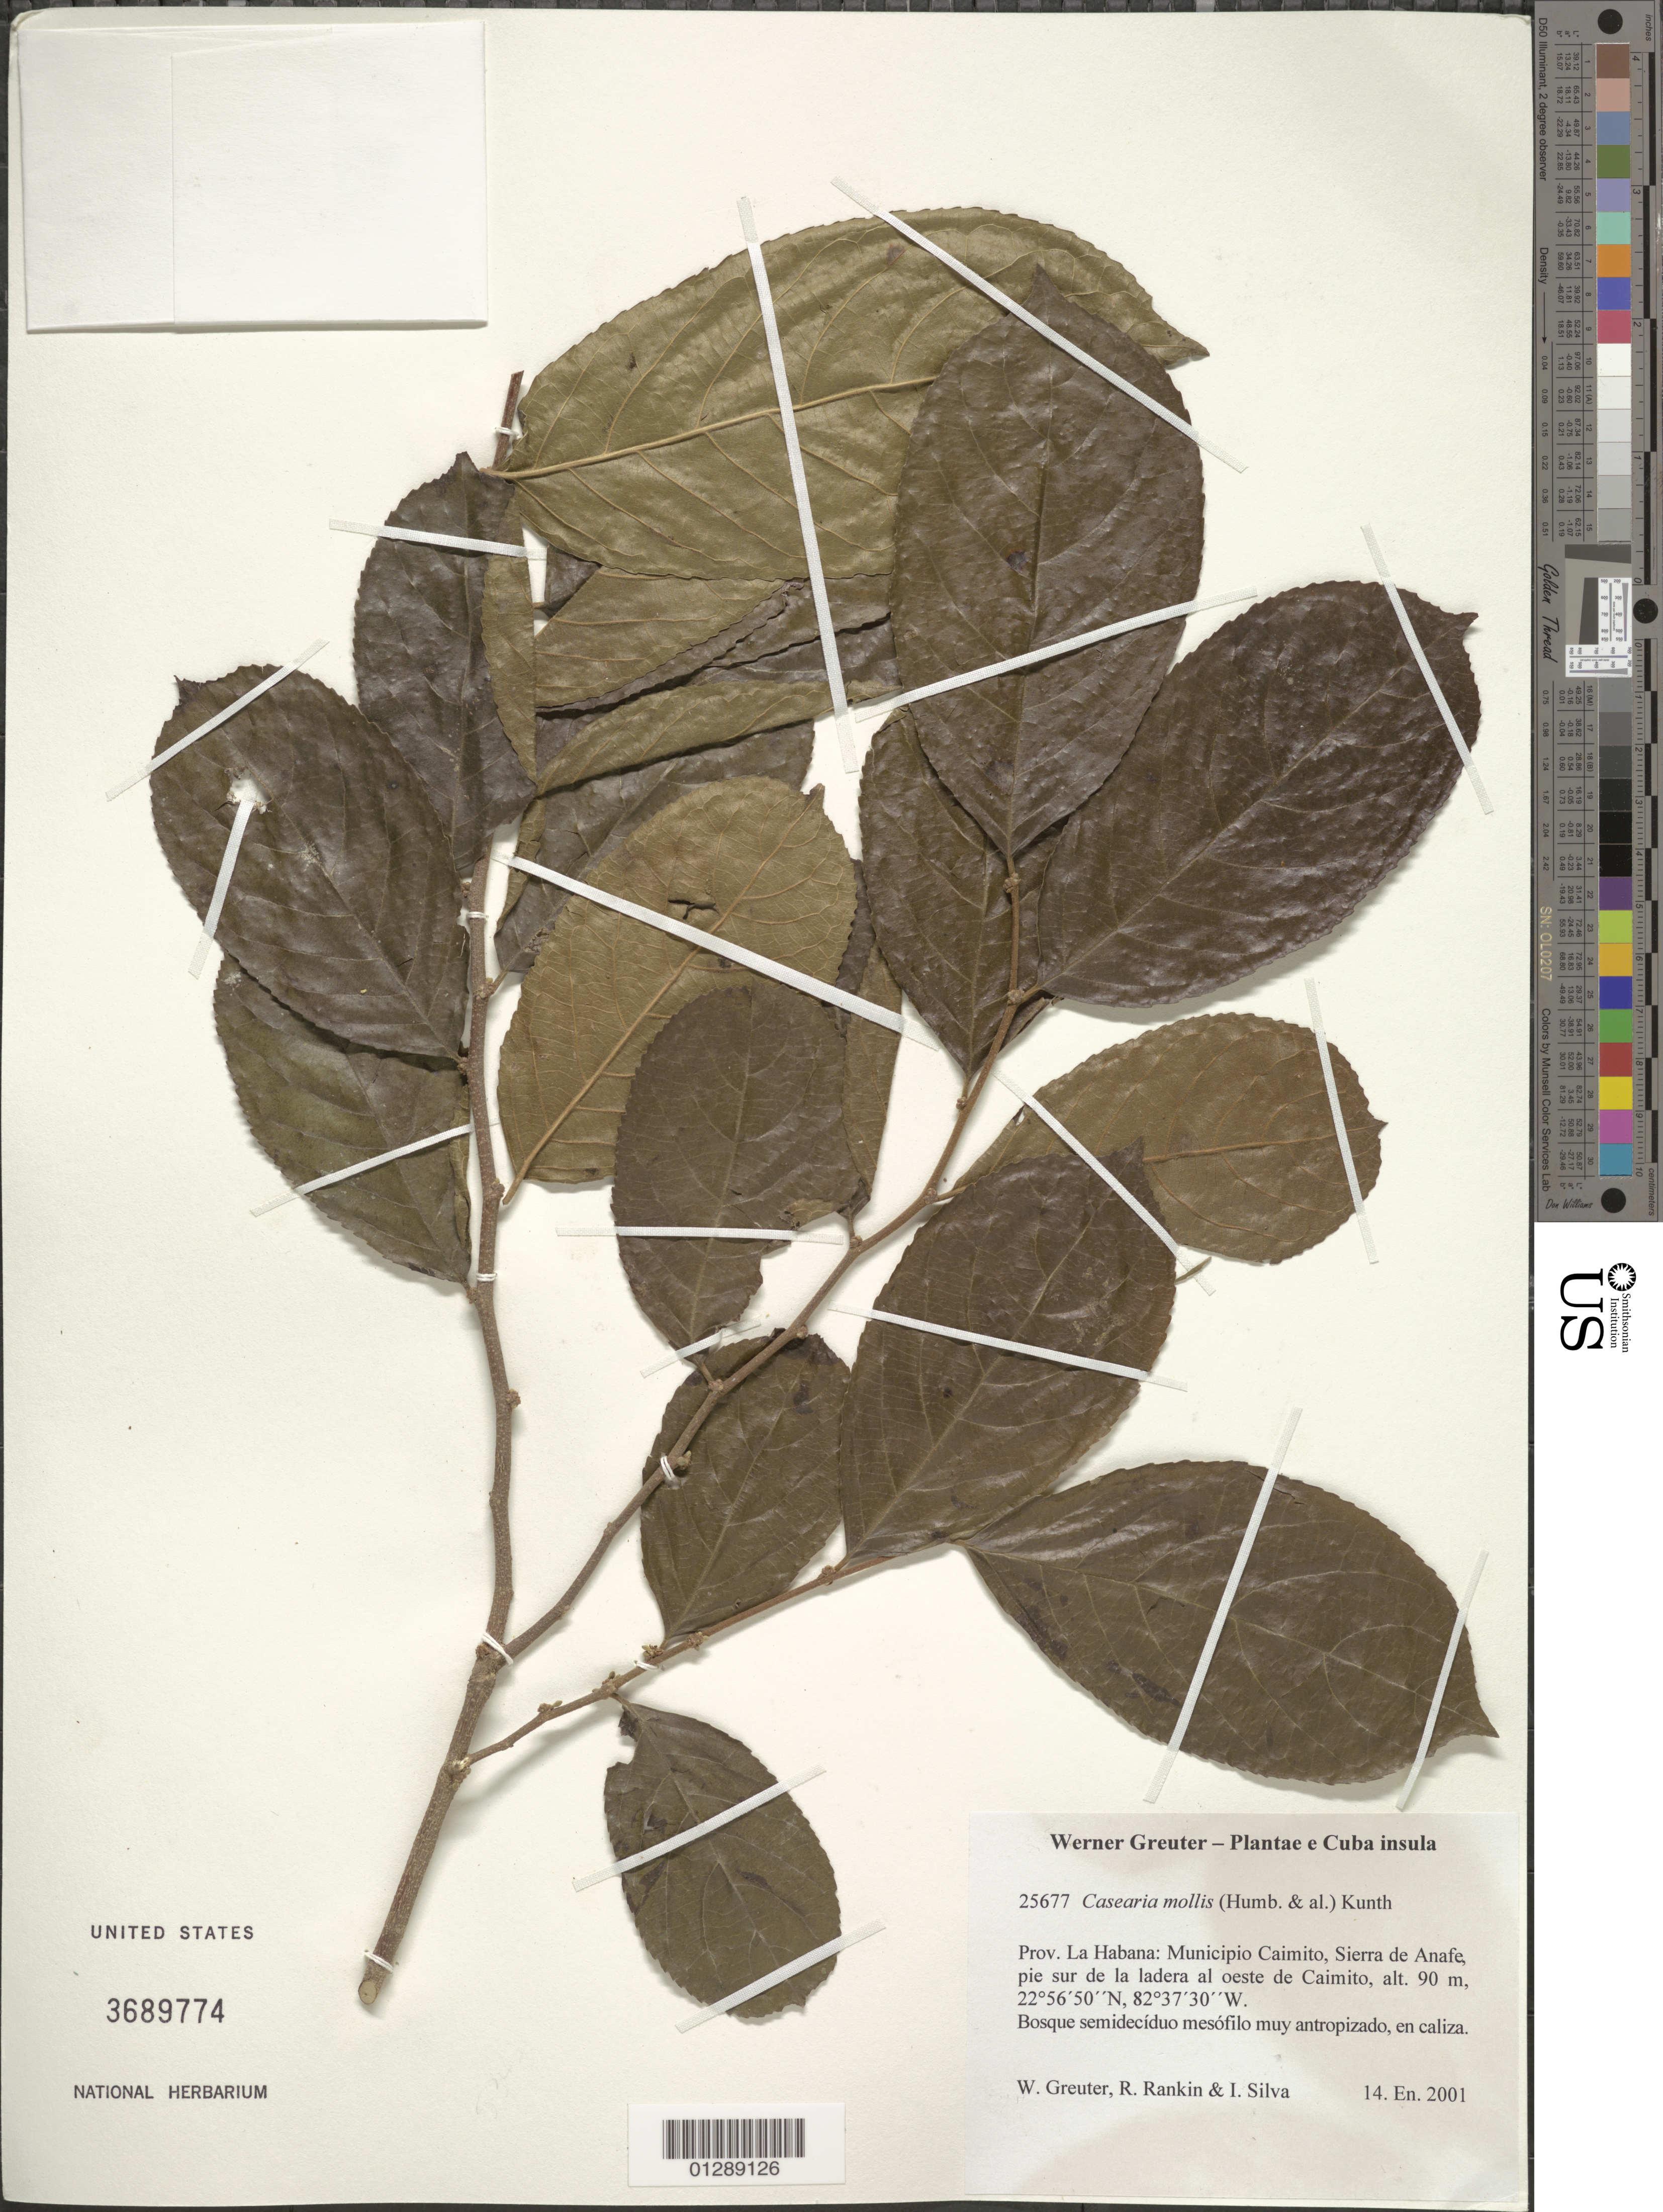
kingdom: Plantae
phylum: Tracheophyta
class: Magnoliopsida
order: Malpighiales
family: Salicaceae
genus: Casearia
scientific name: Casearia mollis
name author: Kunth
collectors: W. R. Greuter, R. Rankin Rodriguez & I. Silva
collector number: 25677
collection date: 2001-01-14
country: Cuba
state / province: La Habana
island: Cuba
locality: Municipio Caimito, Sierra de Anafe, pie sur de la ladera al oeste de Caimito.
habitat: Bosque semidecíduo mesófilo muy antropizado, en caliza.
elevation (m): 90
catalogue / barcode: US 3689774